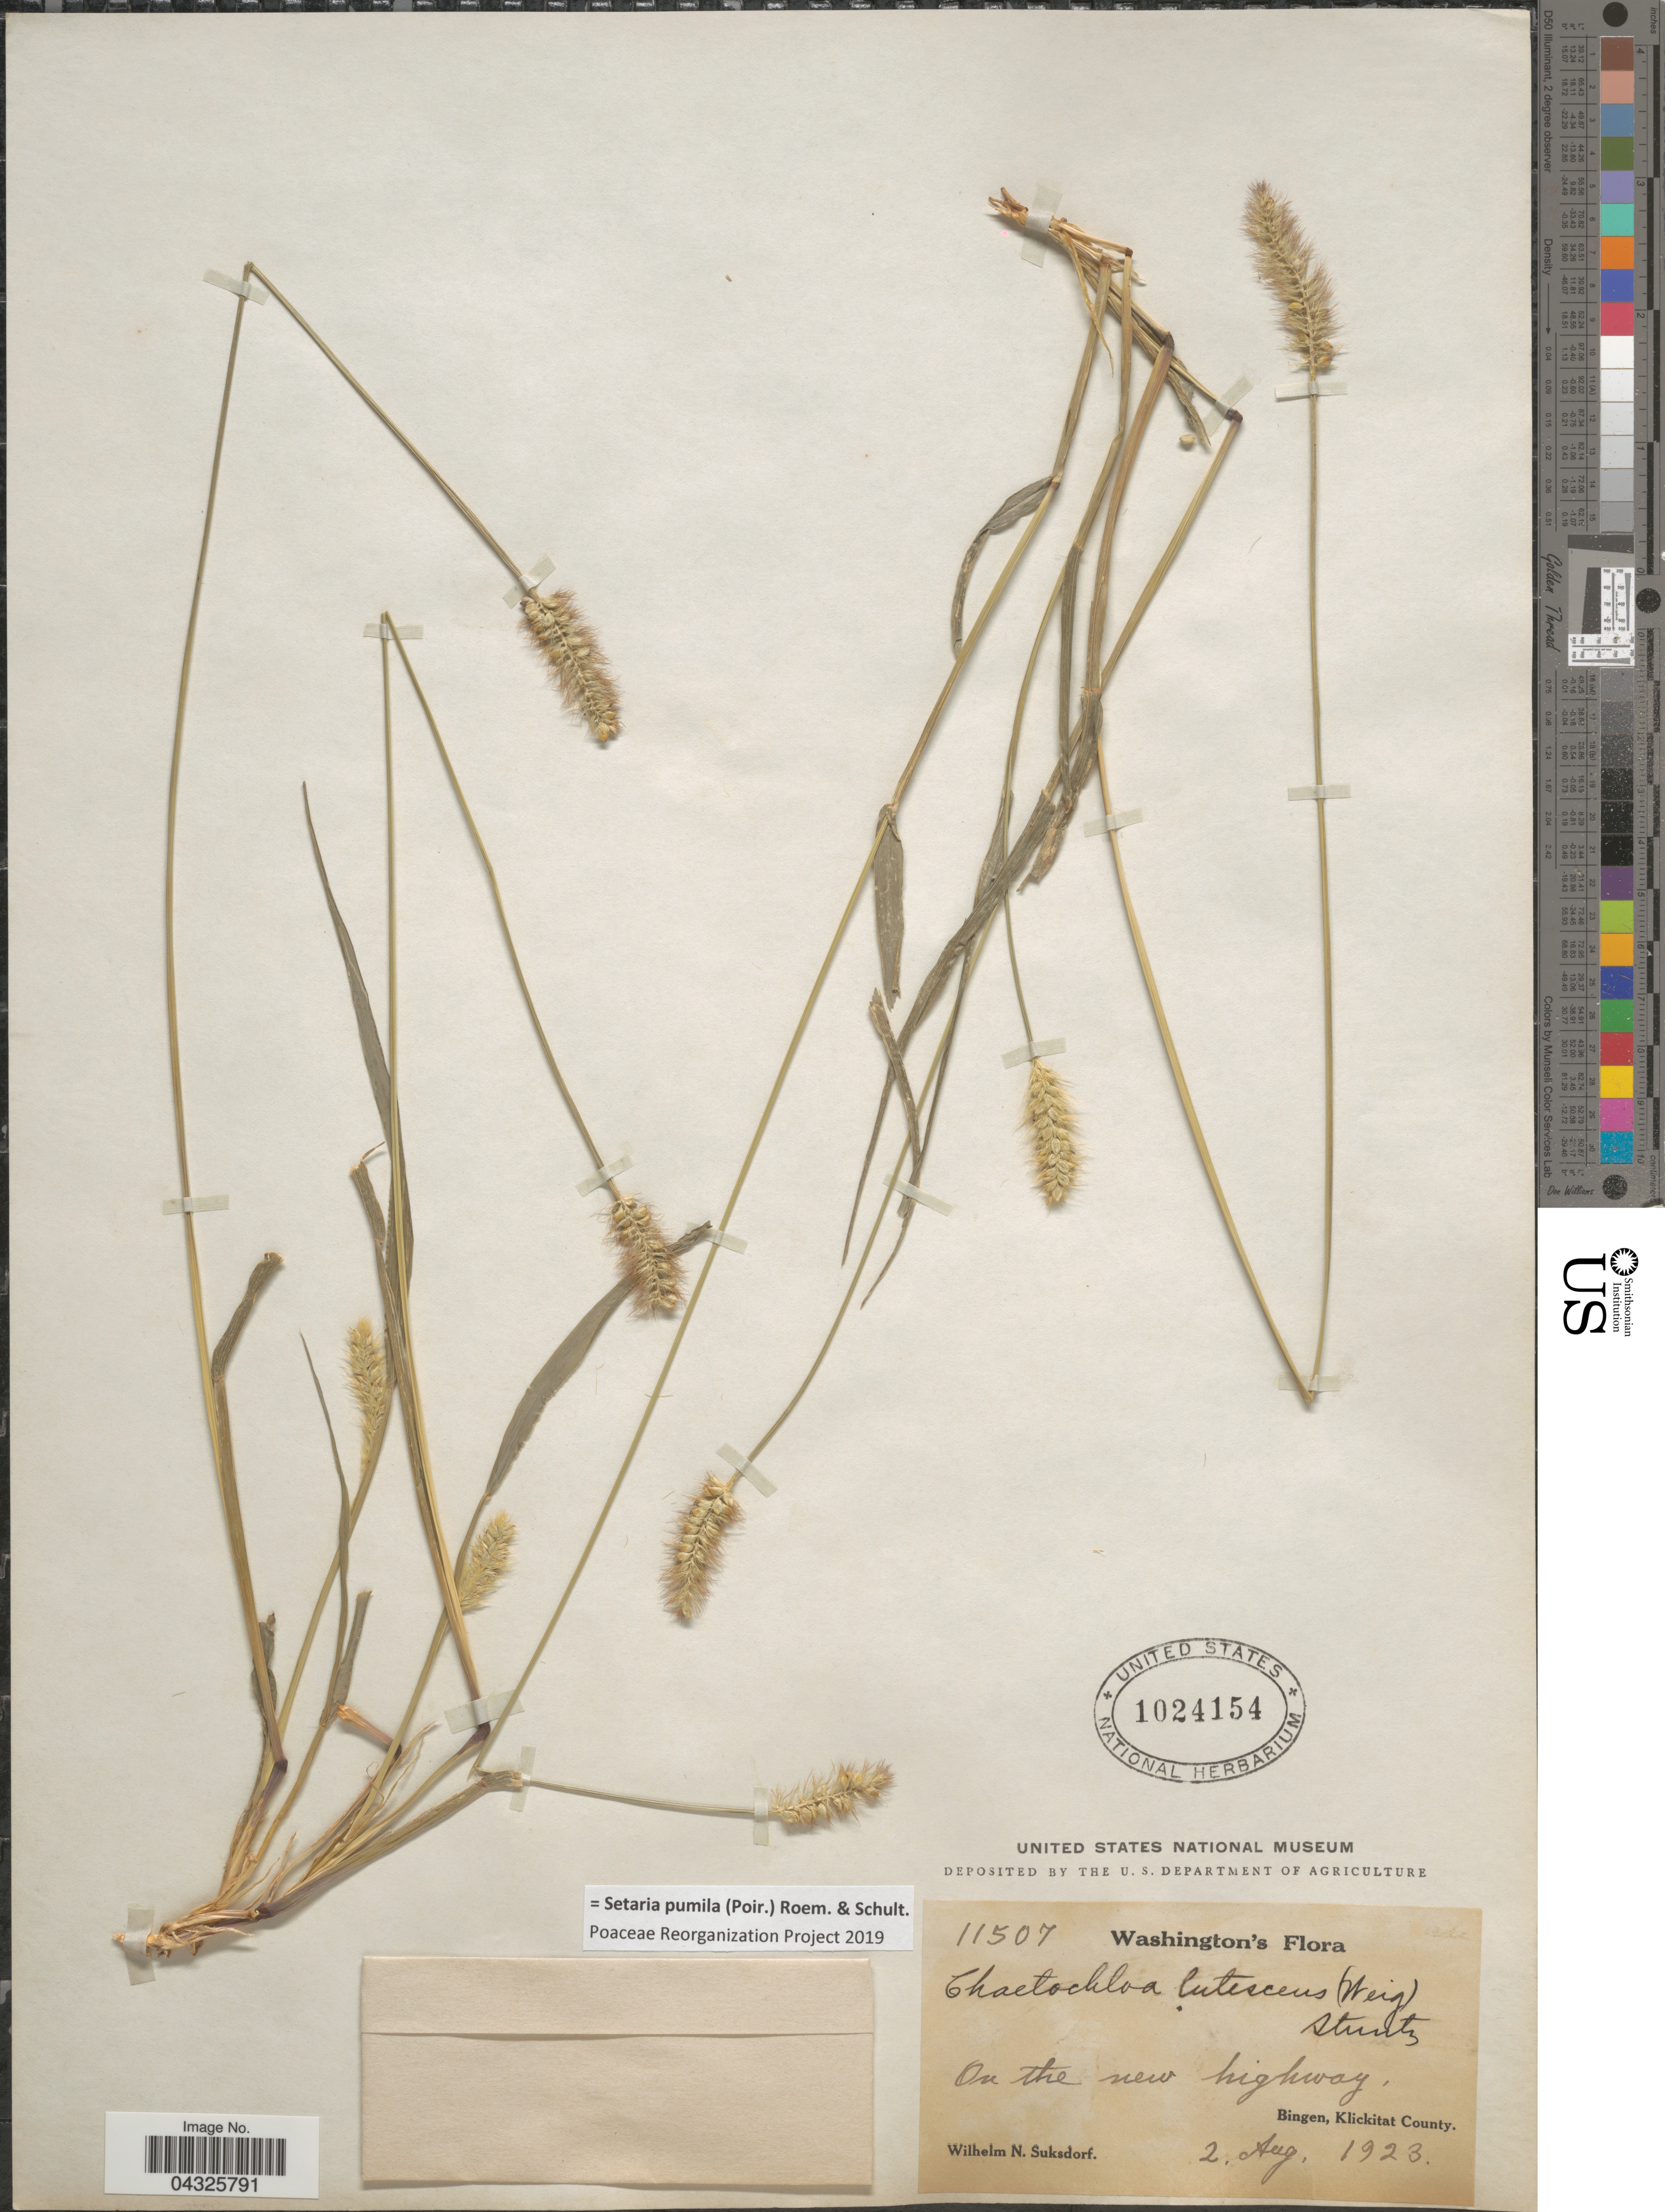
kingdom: Plantae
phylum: Tracheophyta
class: Liliopsida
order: Poales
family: Poaceae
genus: Setaria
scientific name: Setaria pumila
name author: (Poir.) Roem. & Schult.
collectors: W. N. Suksdorf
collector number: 11507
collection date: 1923-08-02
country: United States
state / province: Washington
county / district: Klickitat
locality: On the new highway, Bingen, Klickitat County.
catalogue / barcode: US 1024154